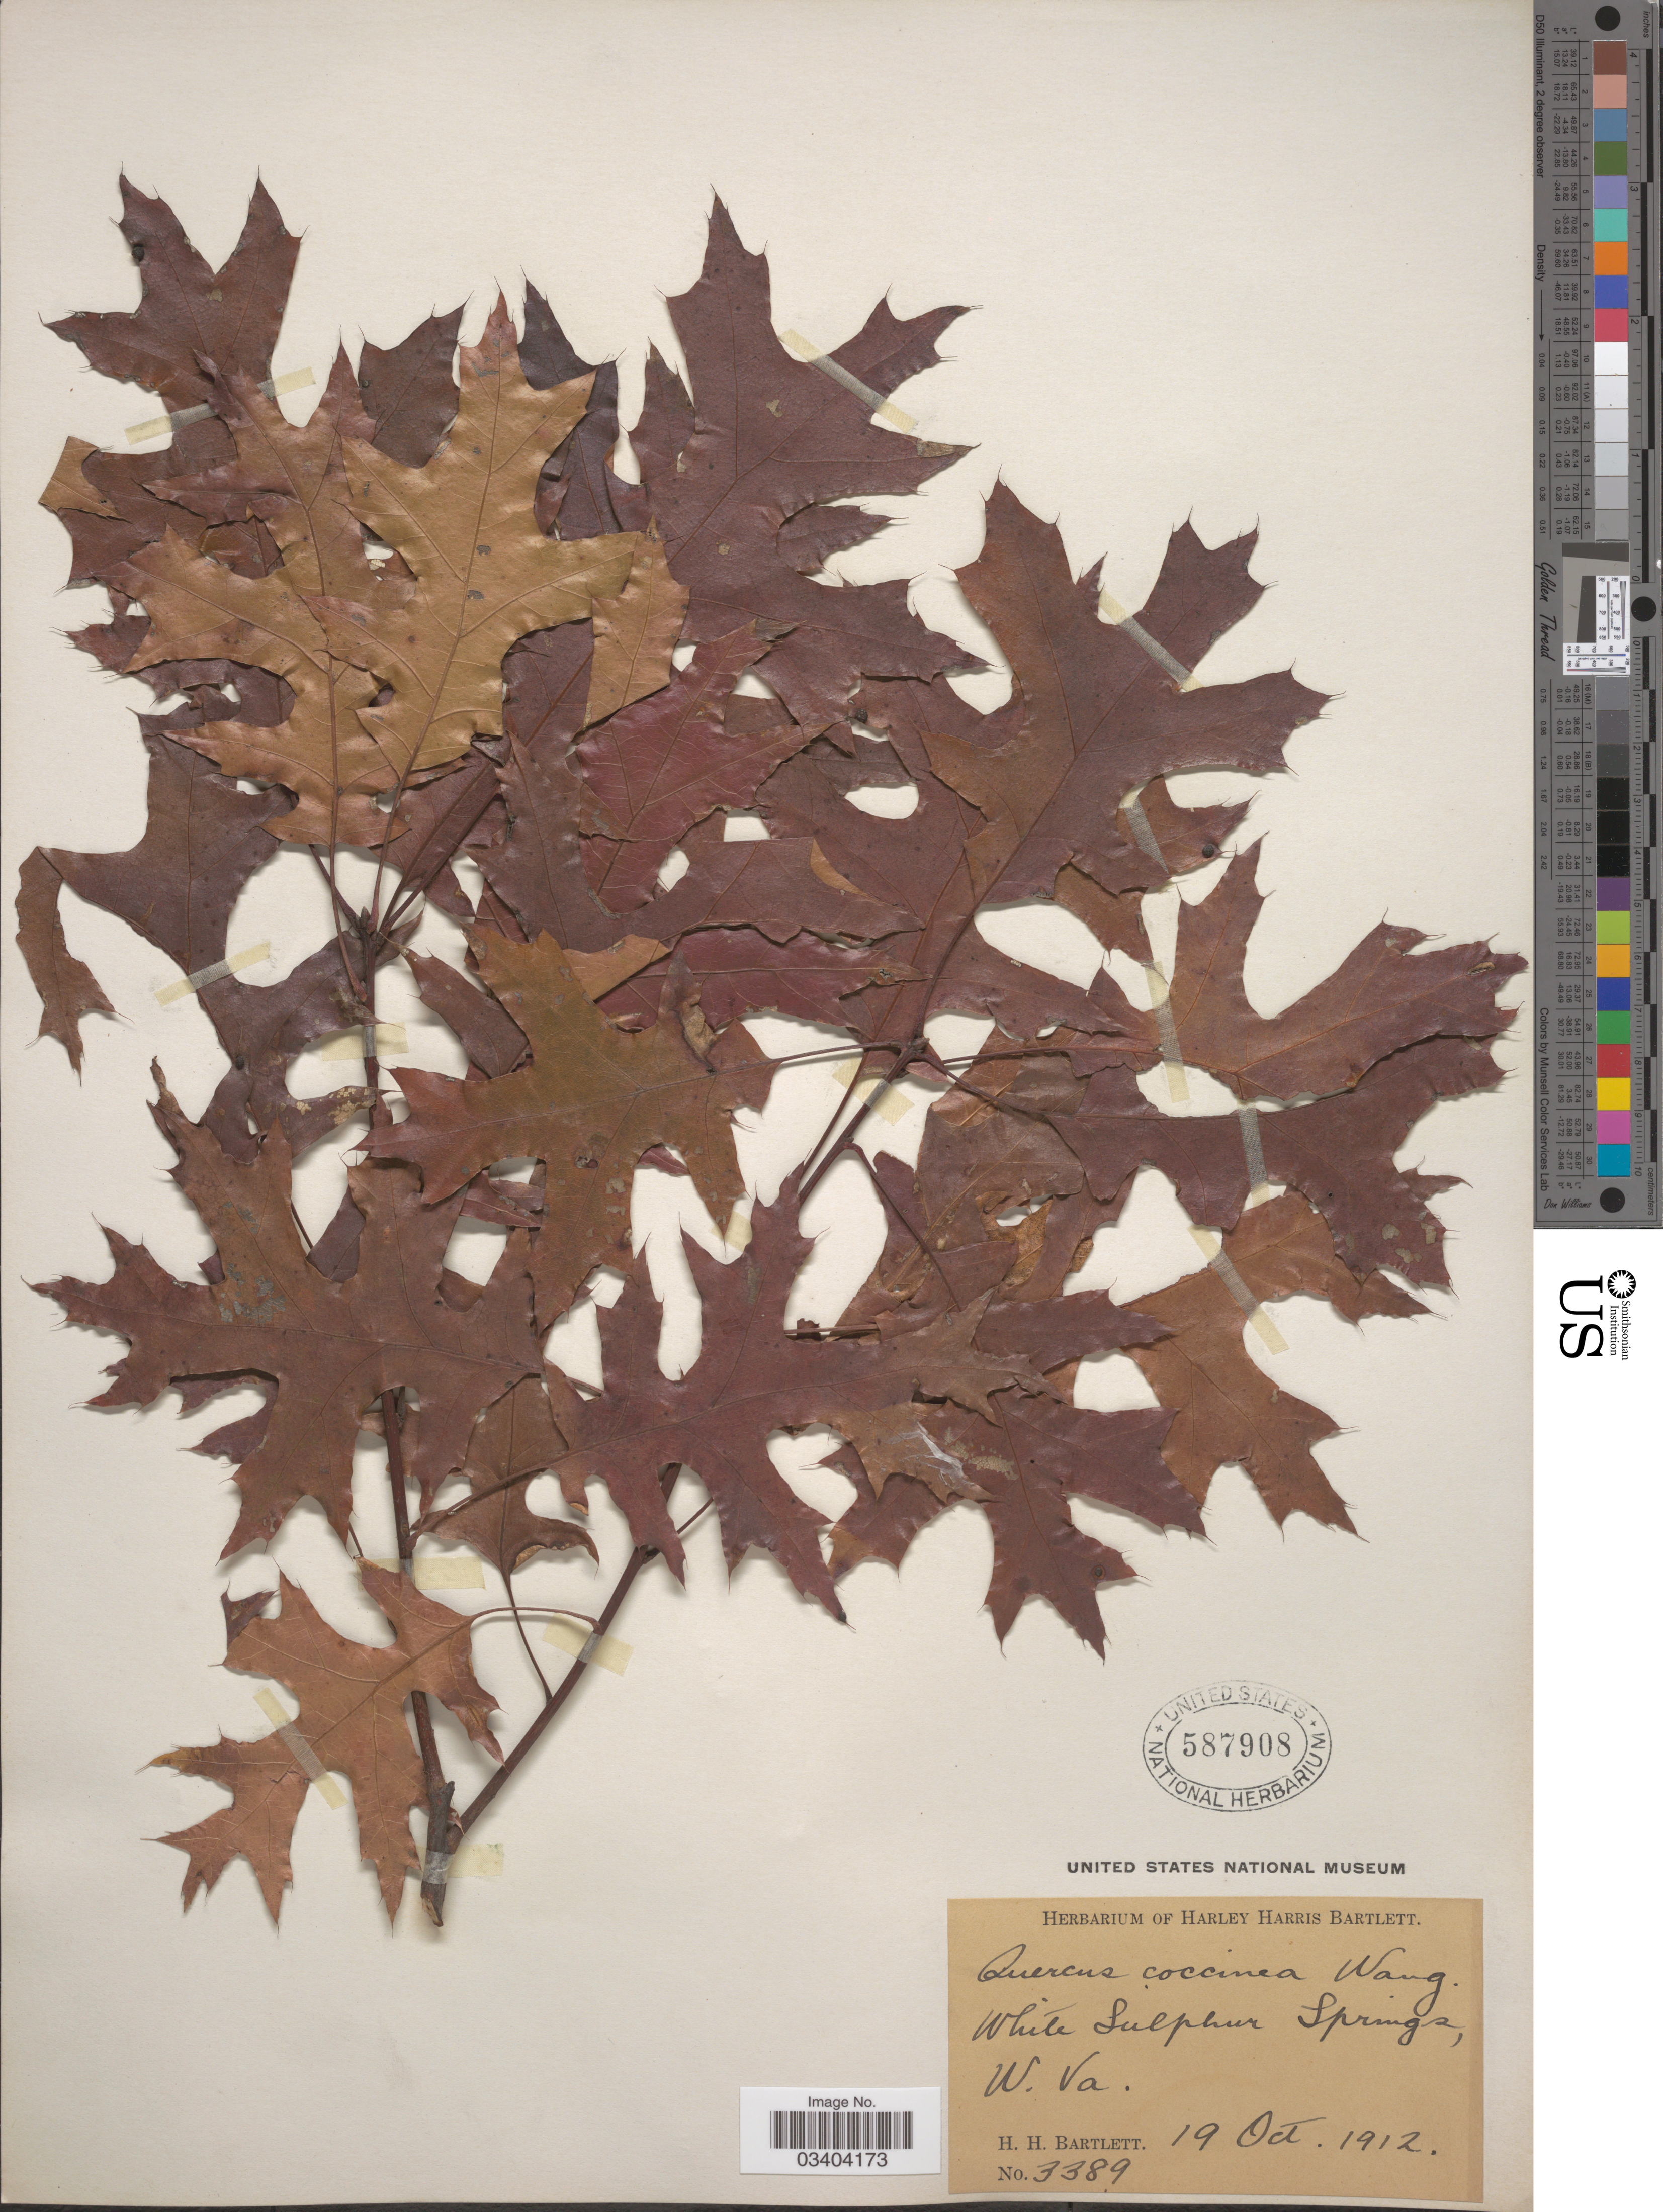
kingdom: Plantae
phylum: Tracheophyta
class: Magnoliopsida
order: Fagales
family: Fagaceae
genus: Quercus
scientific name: Quercus coccinea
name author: Münchh.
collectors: H. H. Bartlett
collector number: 3389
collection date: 1912-10-19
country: United States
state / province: West Virginia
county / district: Greenbrier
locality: White Sulphur Springs.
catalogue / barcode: US 587908